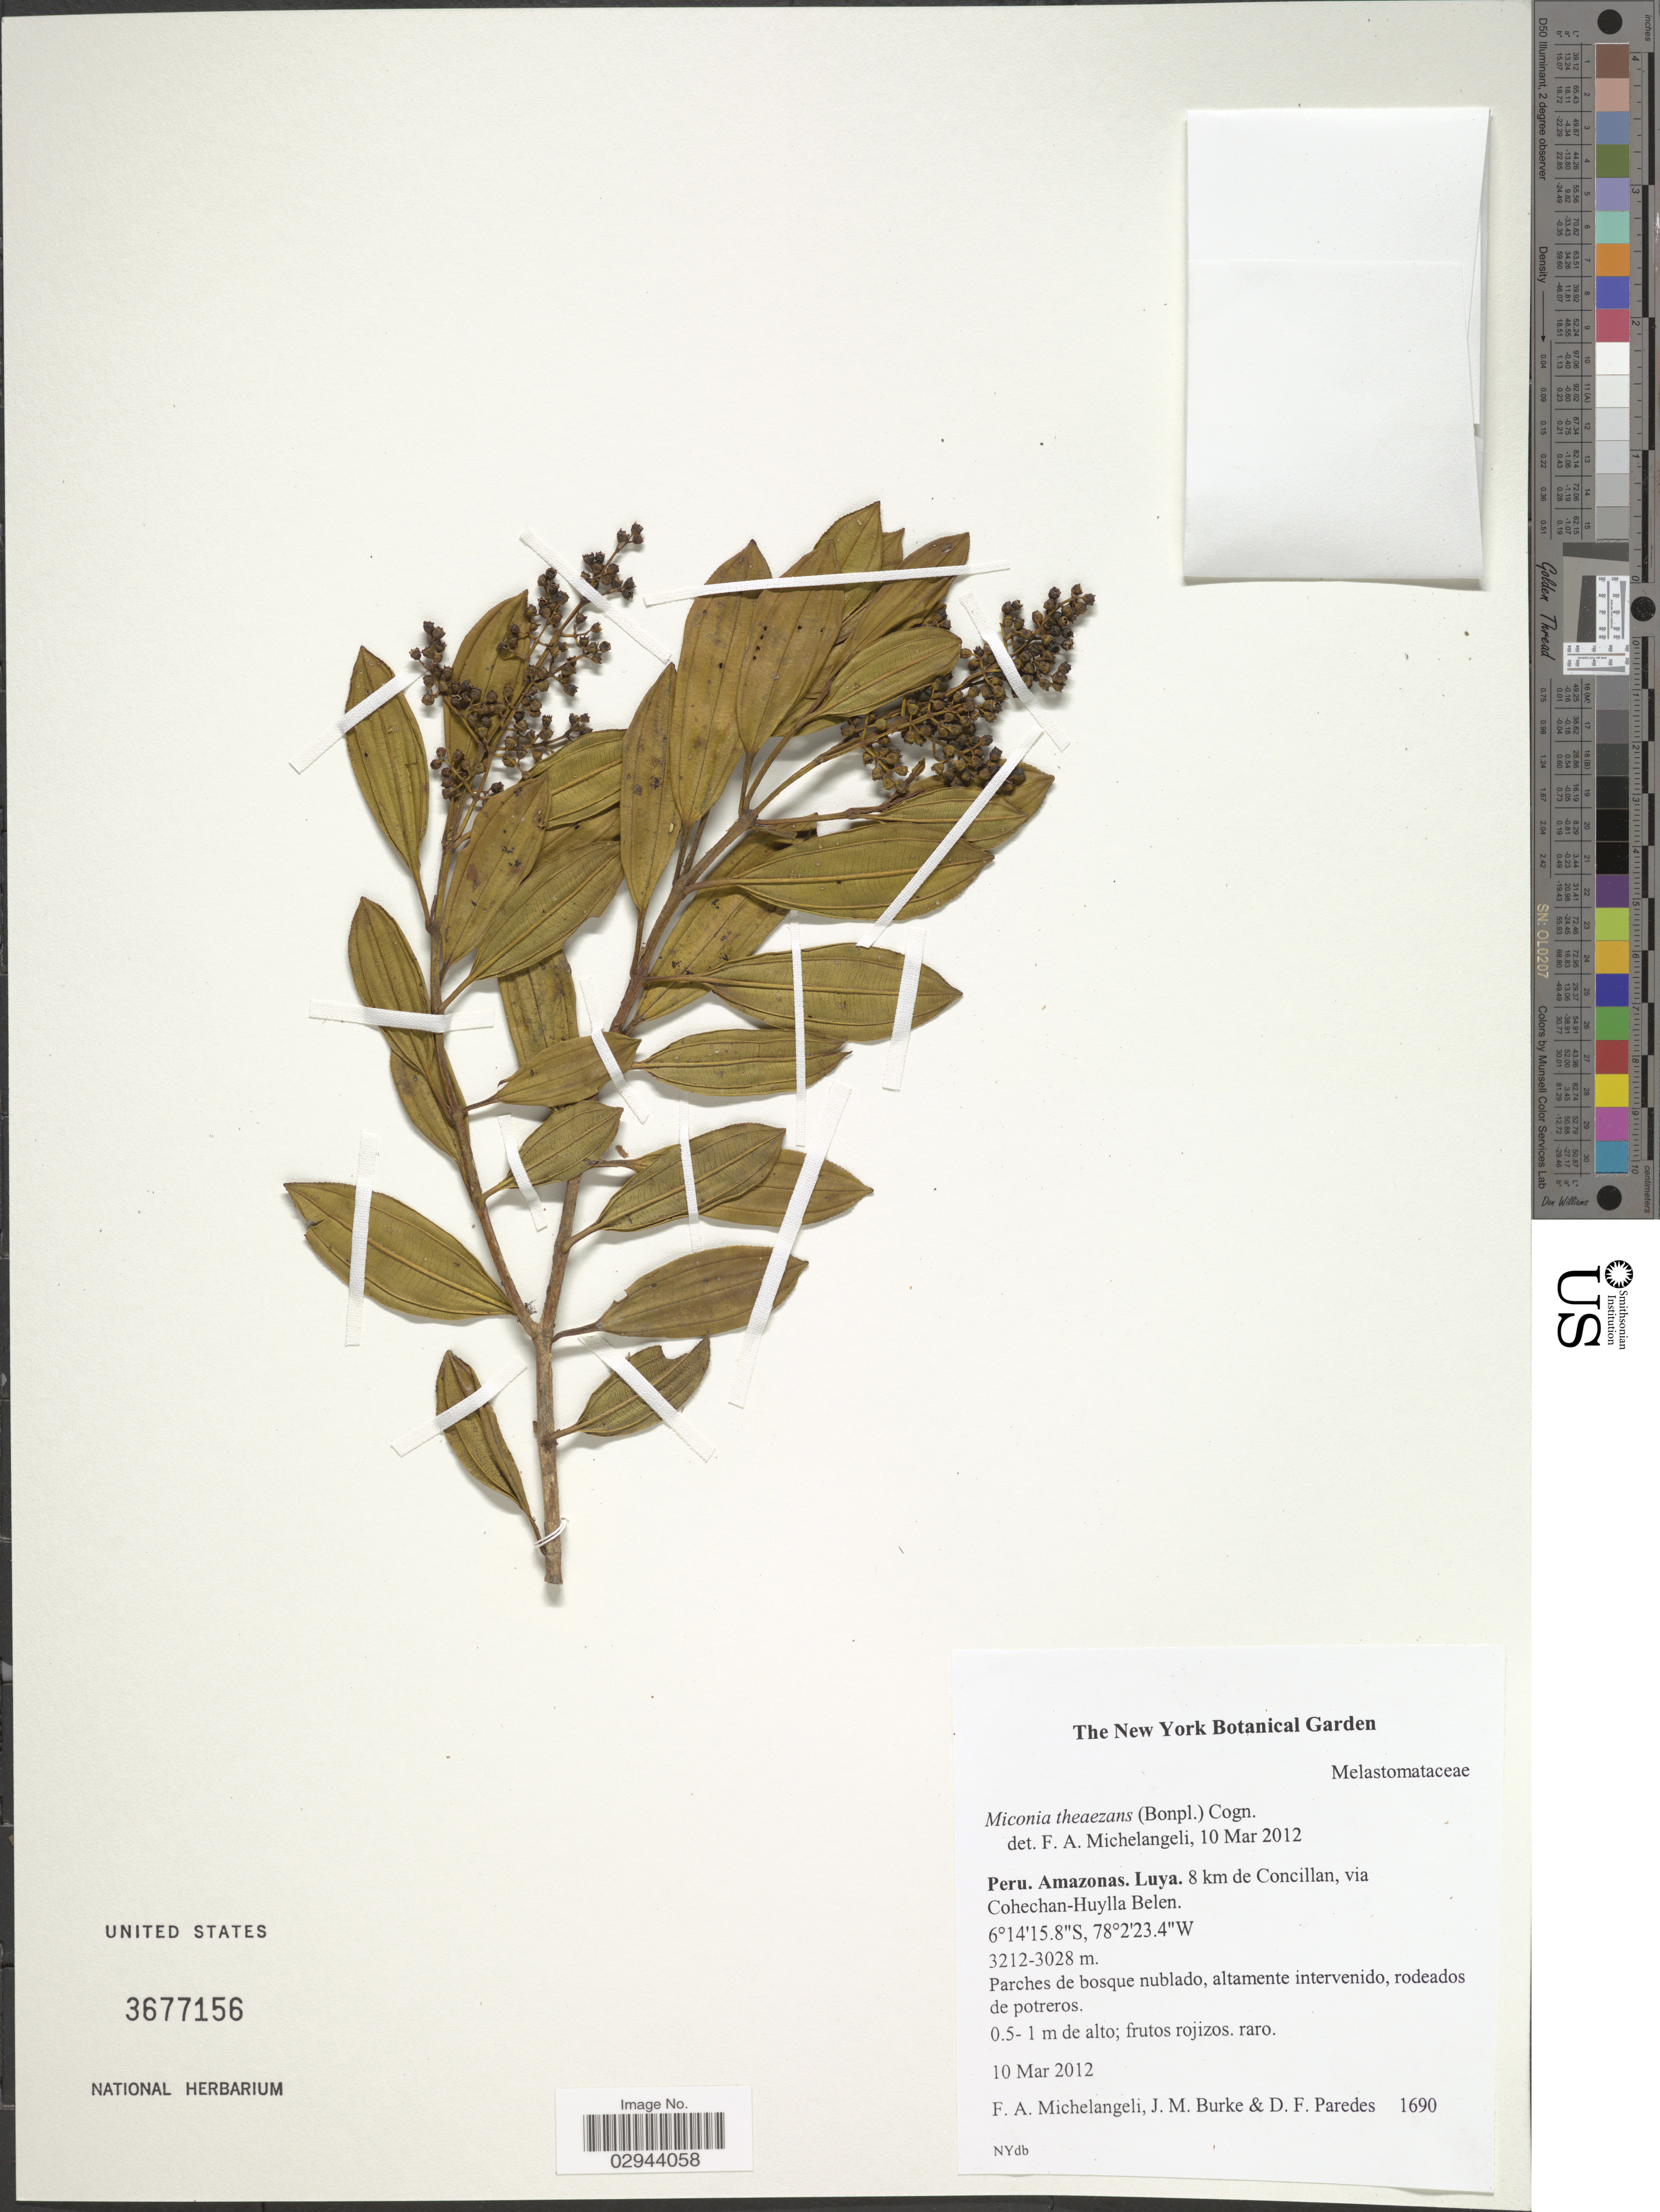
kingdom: Plantae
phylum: Tracheophyta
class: Magnoliopsida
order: Myrtales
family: Melastomataceae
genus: Miconia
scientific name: Miconia theizans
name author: (Bonpl.) Cogn.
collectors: F. A. Michelangeli, Jac. M. Burke & D. Paredes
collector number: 1690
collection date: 2012-03-10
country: Peru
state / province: Amazonas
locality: Luya, 8 km de Concillan, via Cohechan-Huylla Belen.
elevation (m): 3028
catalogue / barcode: US 3677156